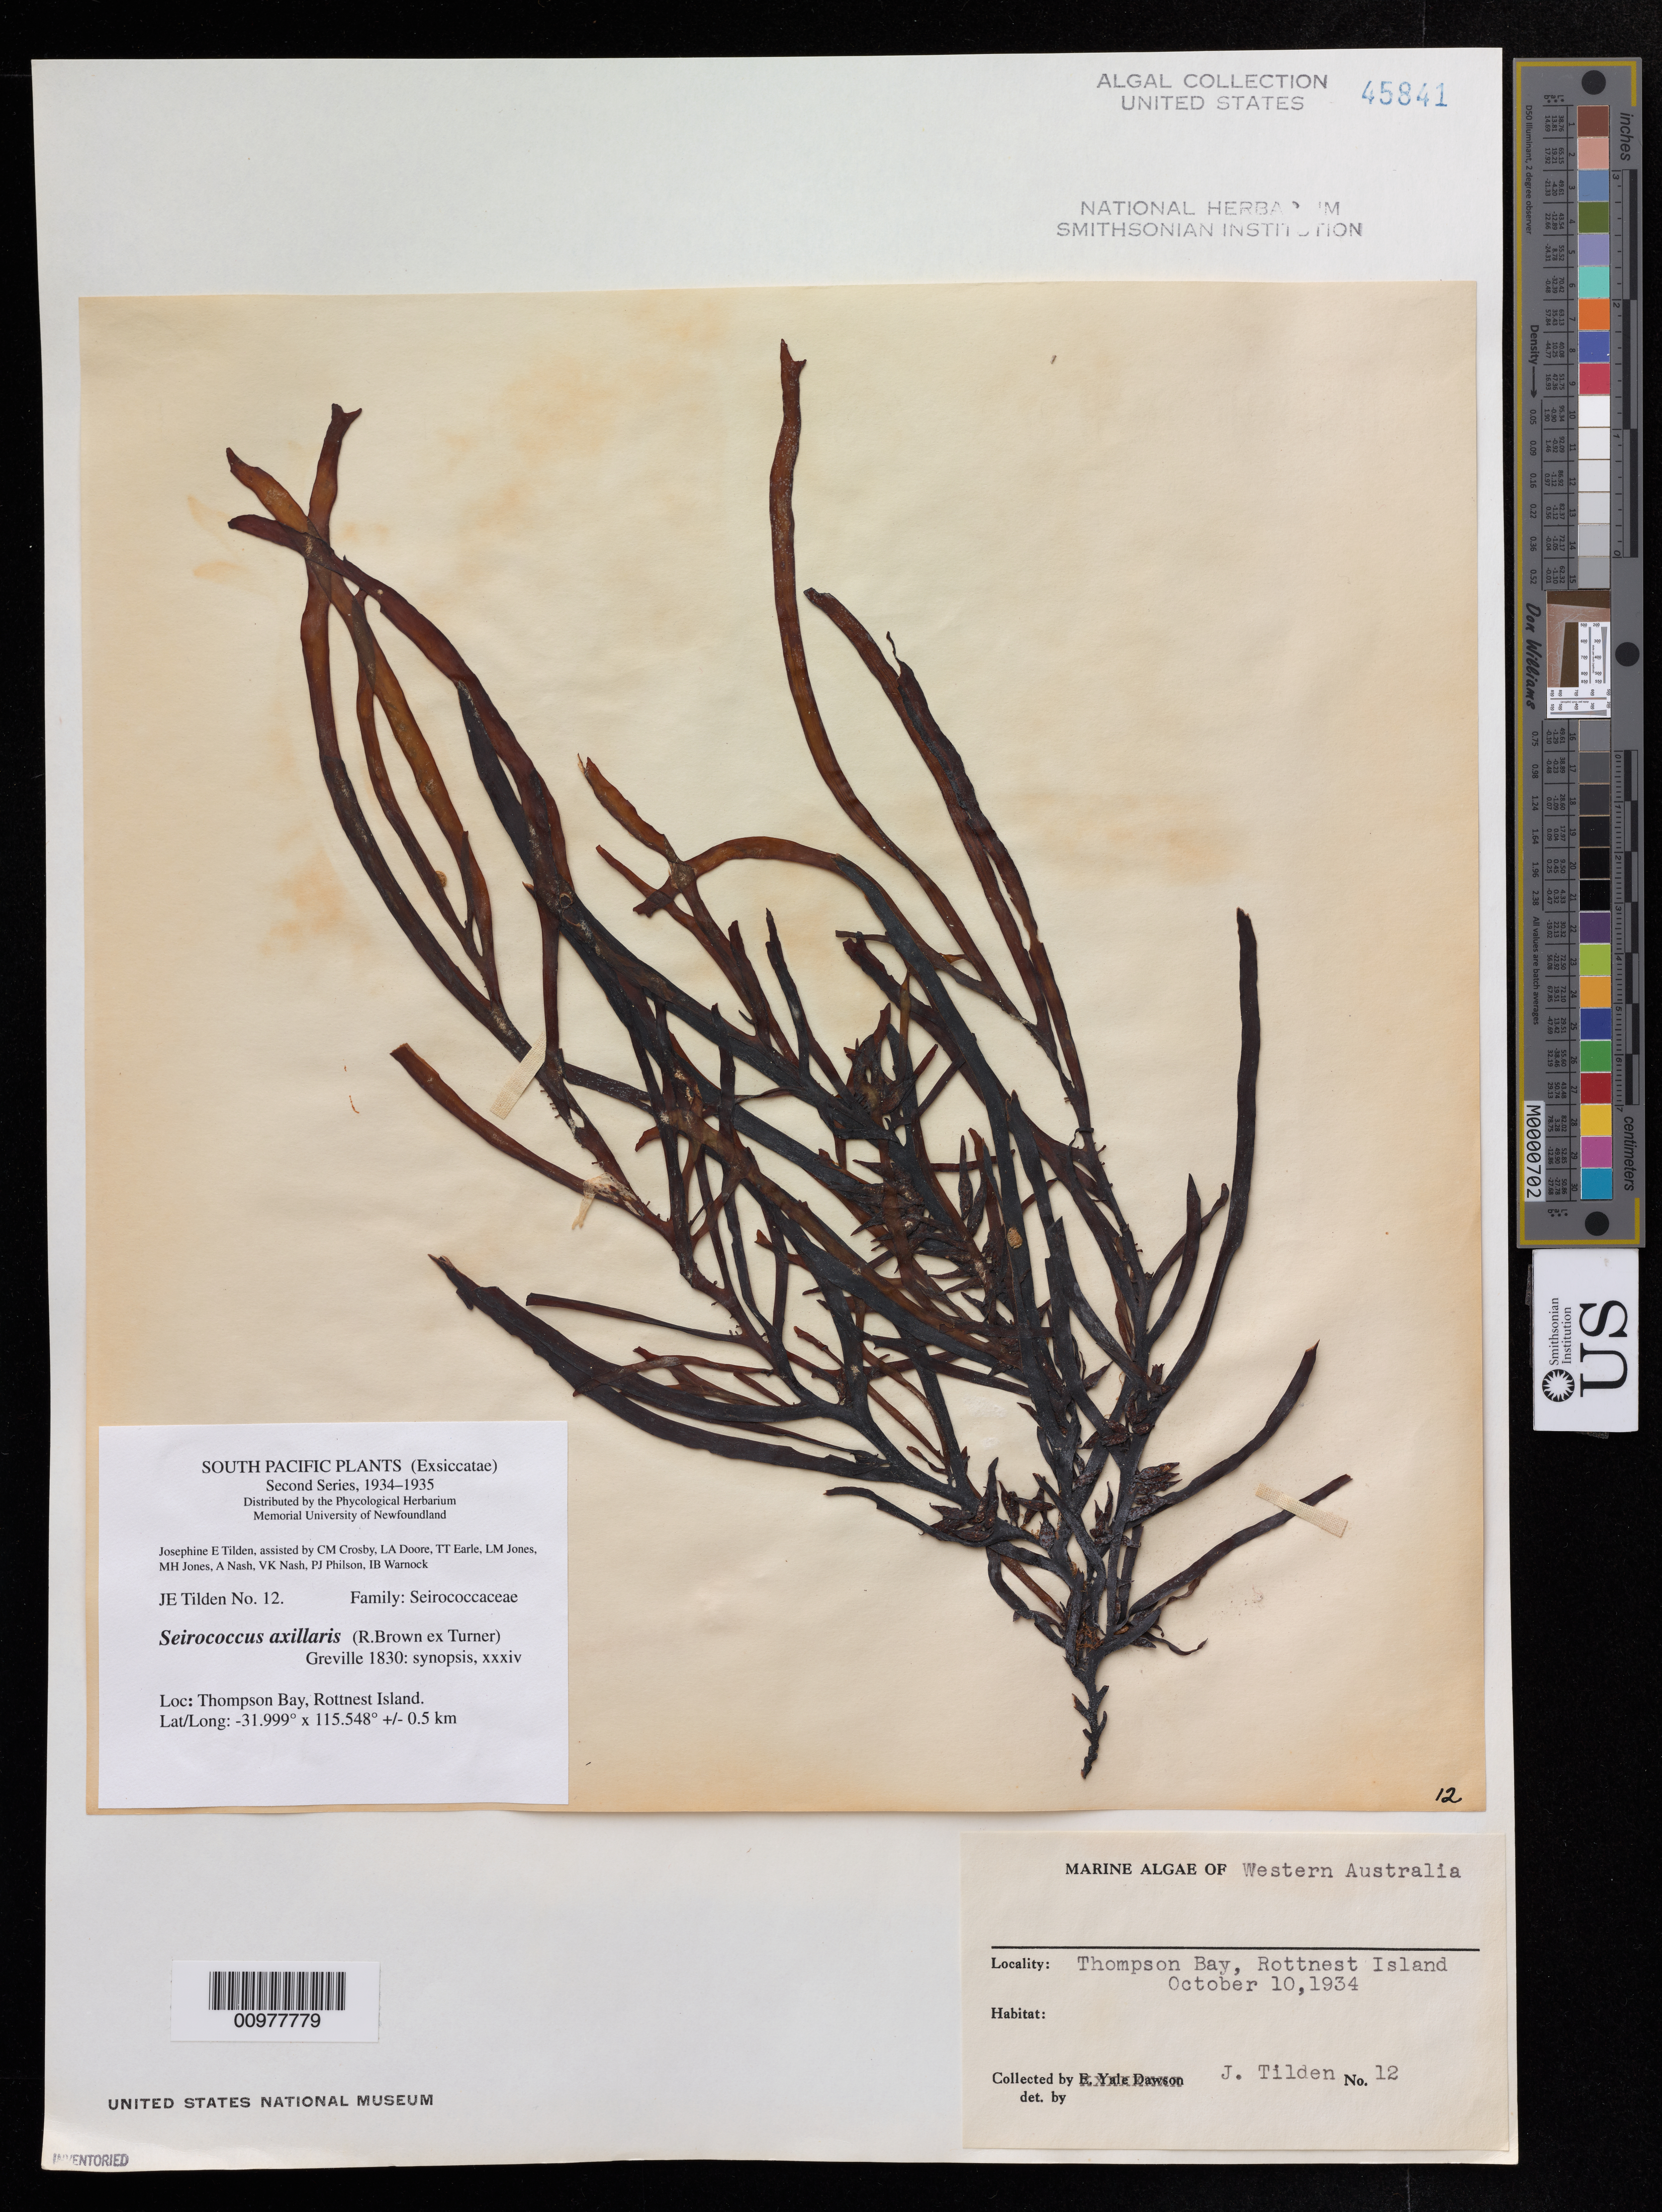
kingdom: Chromista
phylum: Ochrophyta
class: Phaeophyceae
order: Fucales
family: Seirococcaceae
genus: Seirococcus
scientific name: Seirococcus axillaris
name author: (R.Brown ex Turner) Greville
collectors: J. E. Tilden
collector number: JET 12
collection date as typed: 10 Oct 1934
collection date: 1934-10-10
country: Australia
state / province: Western Australia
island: Rottnest Island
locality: Thompson Bay, Rottnest Island.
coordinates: -31.999, 115.548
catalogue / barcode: US 45841